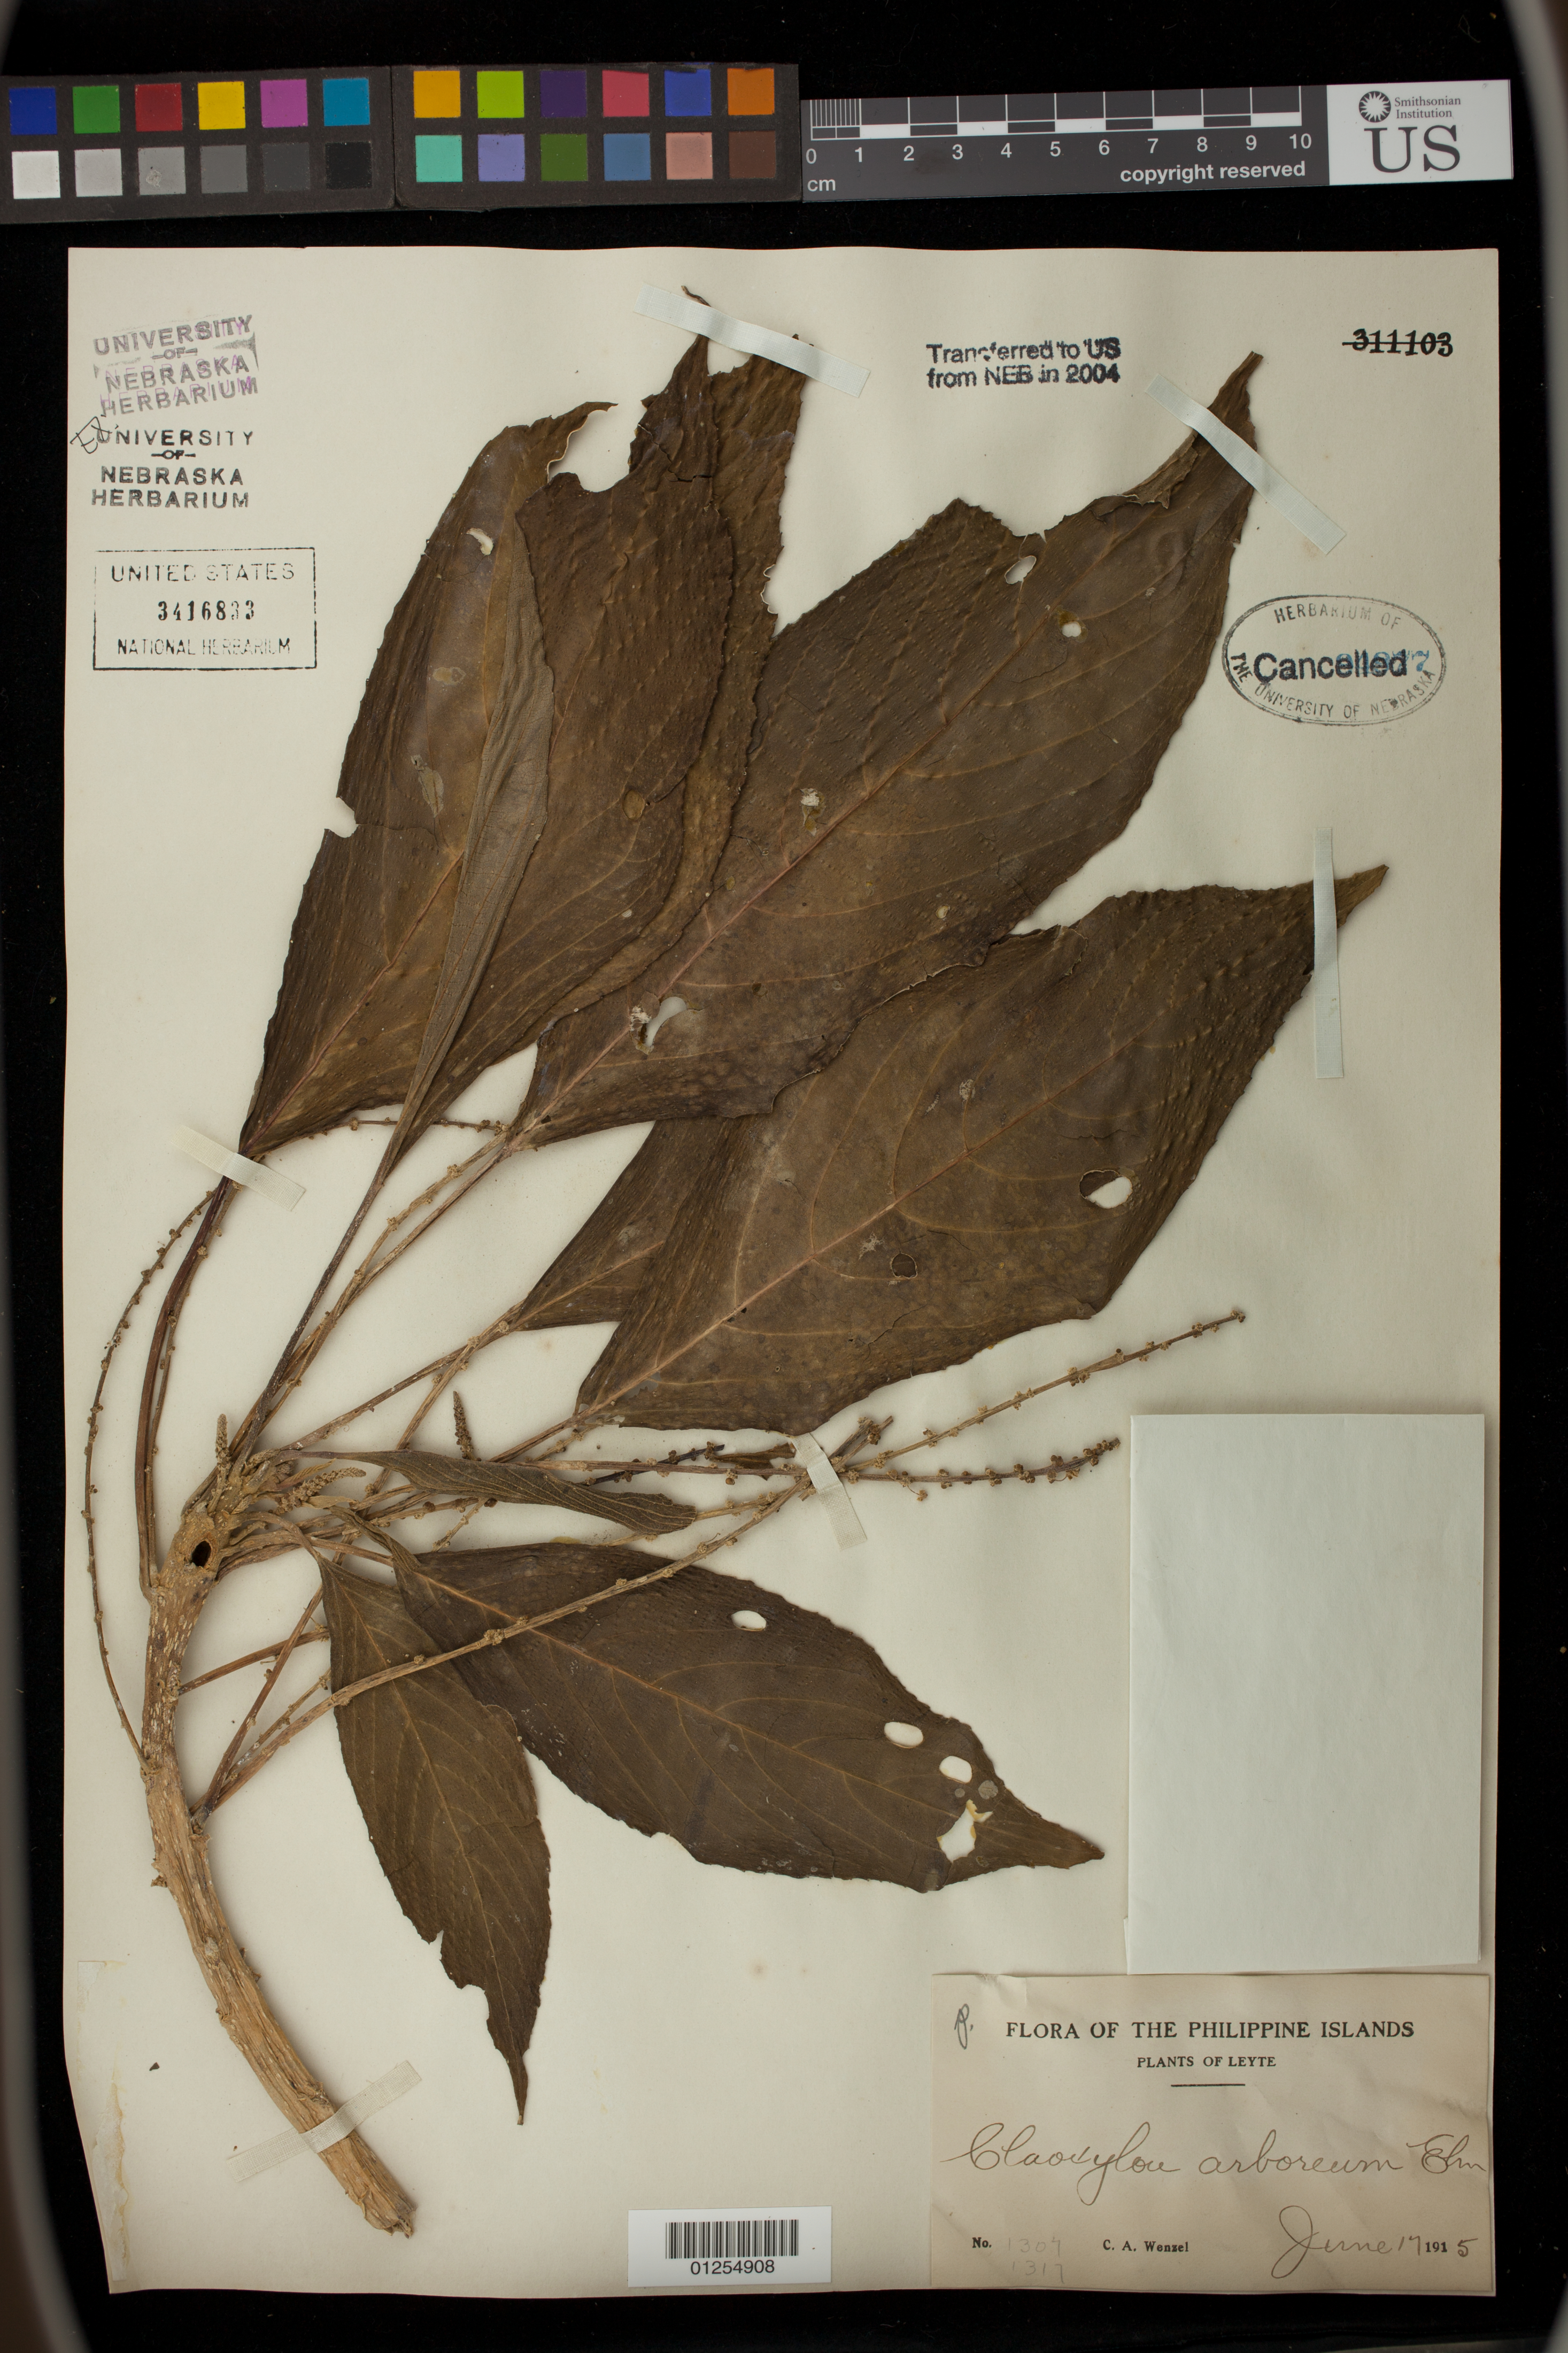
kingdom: Plantae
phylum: Tracheophyta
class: Magnoliopsida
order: Malpighiales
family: Euphorbiaceae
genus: Claoxylon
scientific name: Claoxylon arboreum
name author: Elmer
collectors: C. Wenzel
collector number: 1307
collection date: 1915-06-17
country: Philippines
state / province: Eastern Visayas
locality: Leyte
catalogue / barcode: US 3416833